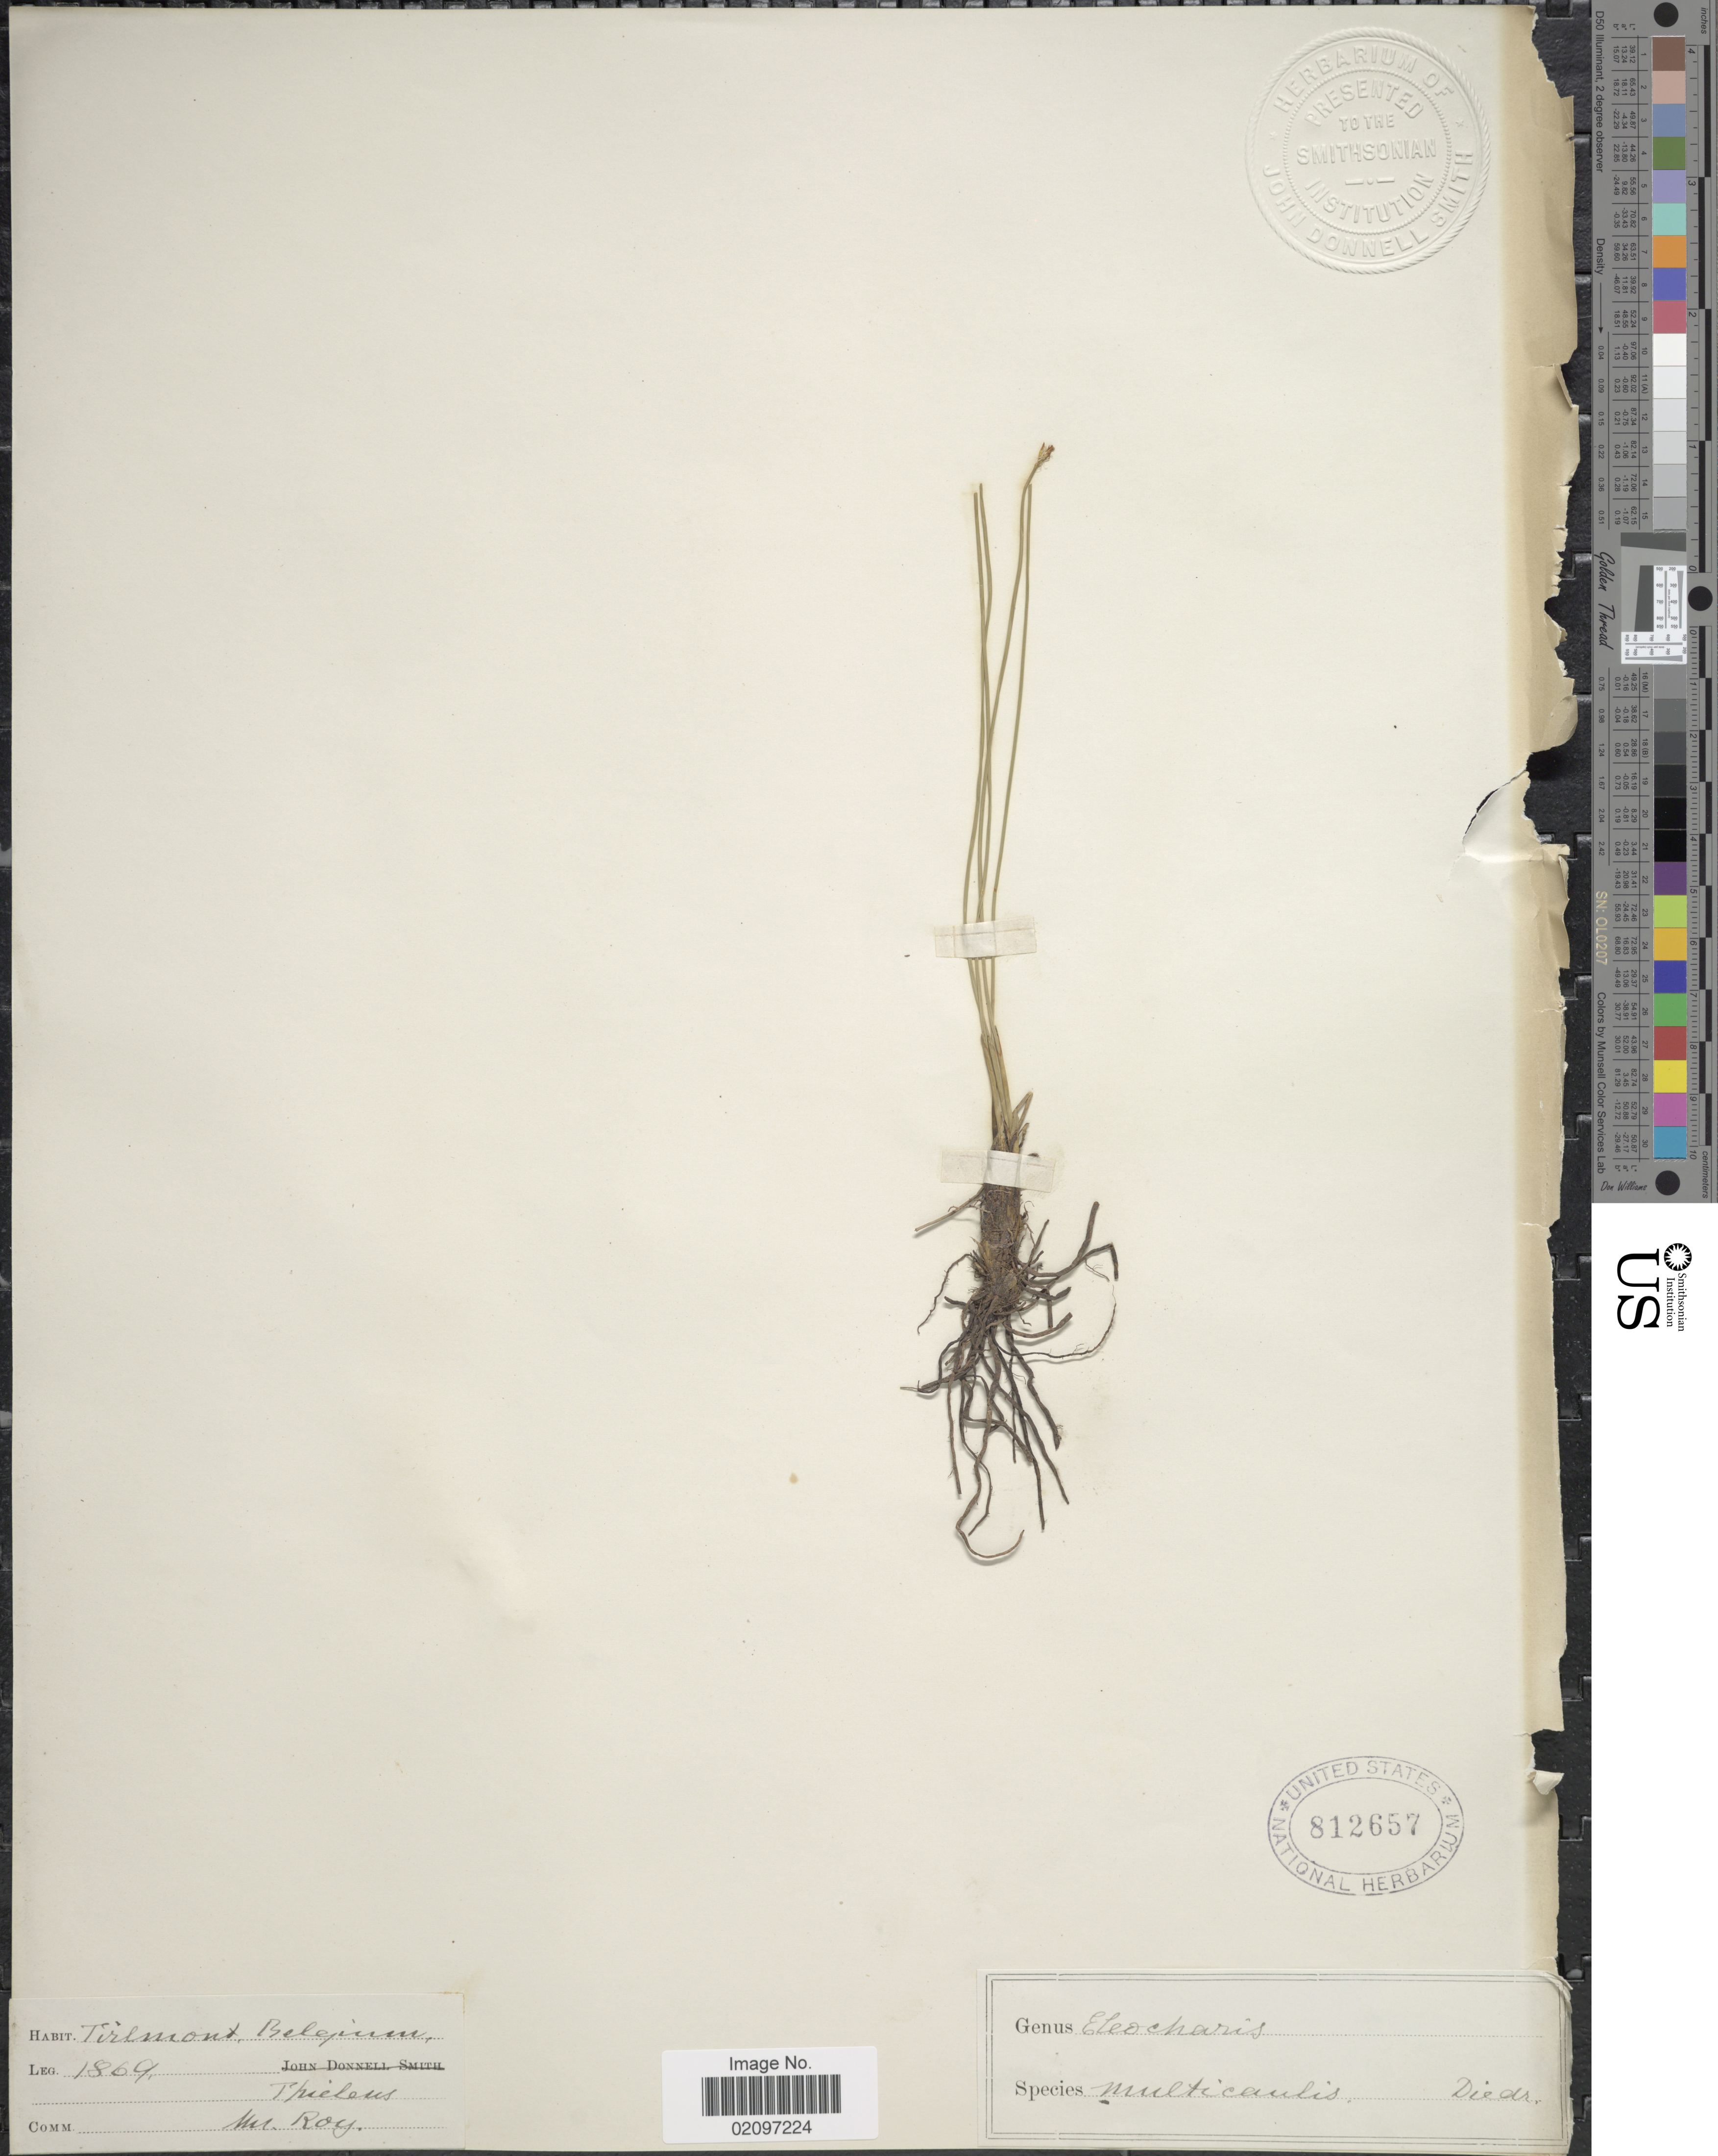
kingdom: Plantae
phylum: Tracheophyta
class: Liliopsida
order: Poales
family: Cyperaceae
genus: Eleocharis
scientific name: Eleocharis multicaulis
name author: (Sm.) Desv.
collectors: A. Thielens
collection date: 1869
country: Belgium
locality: Tirlmont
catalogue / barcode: US 812657